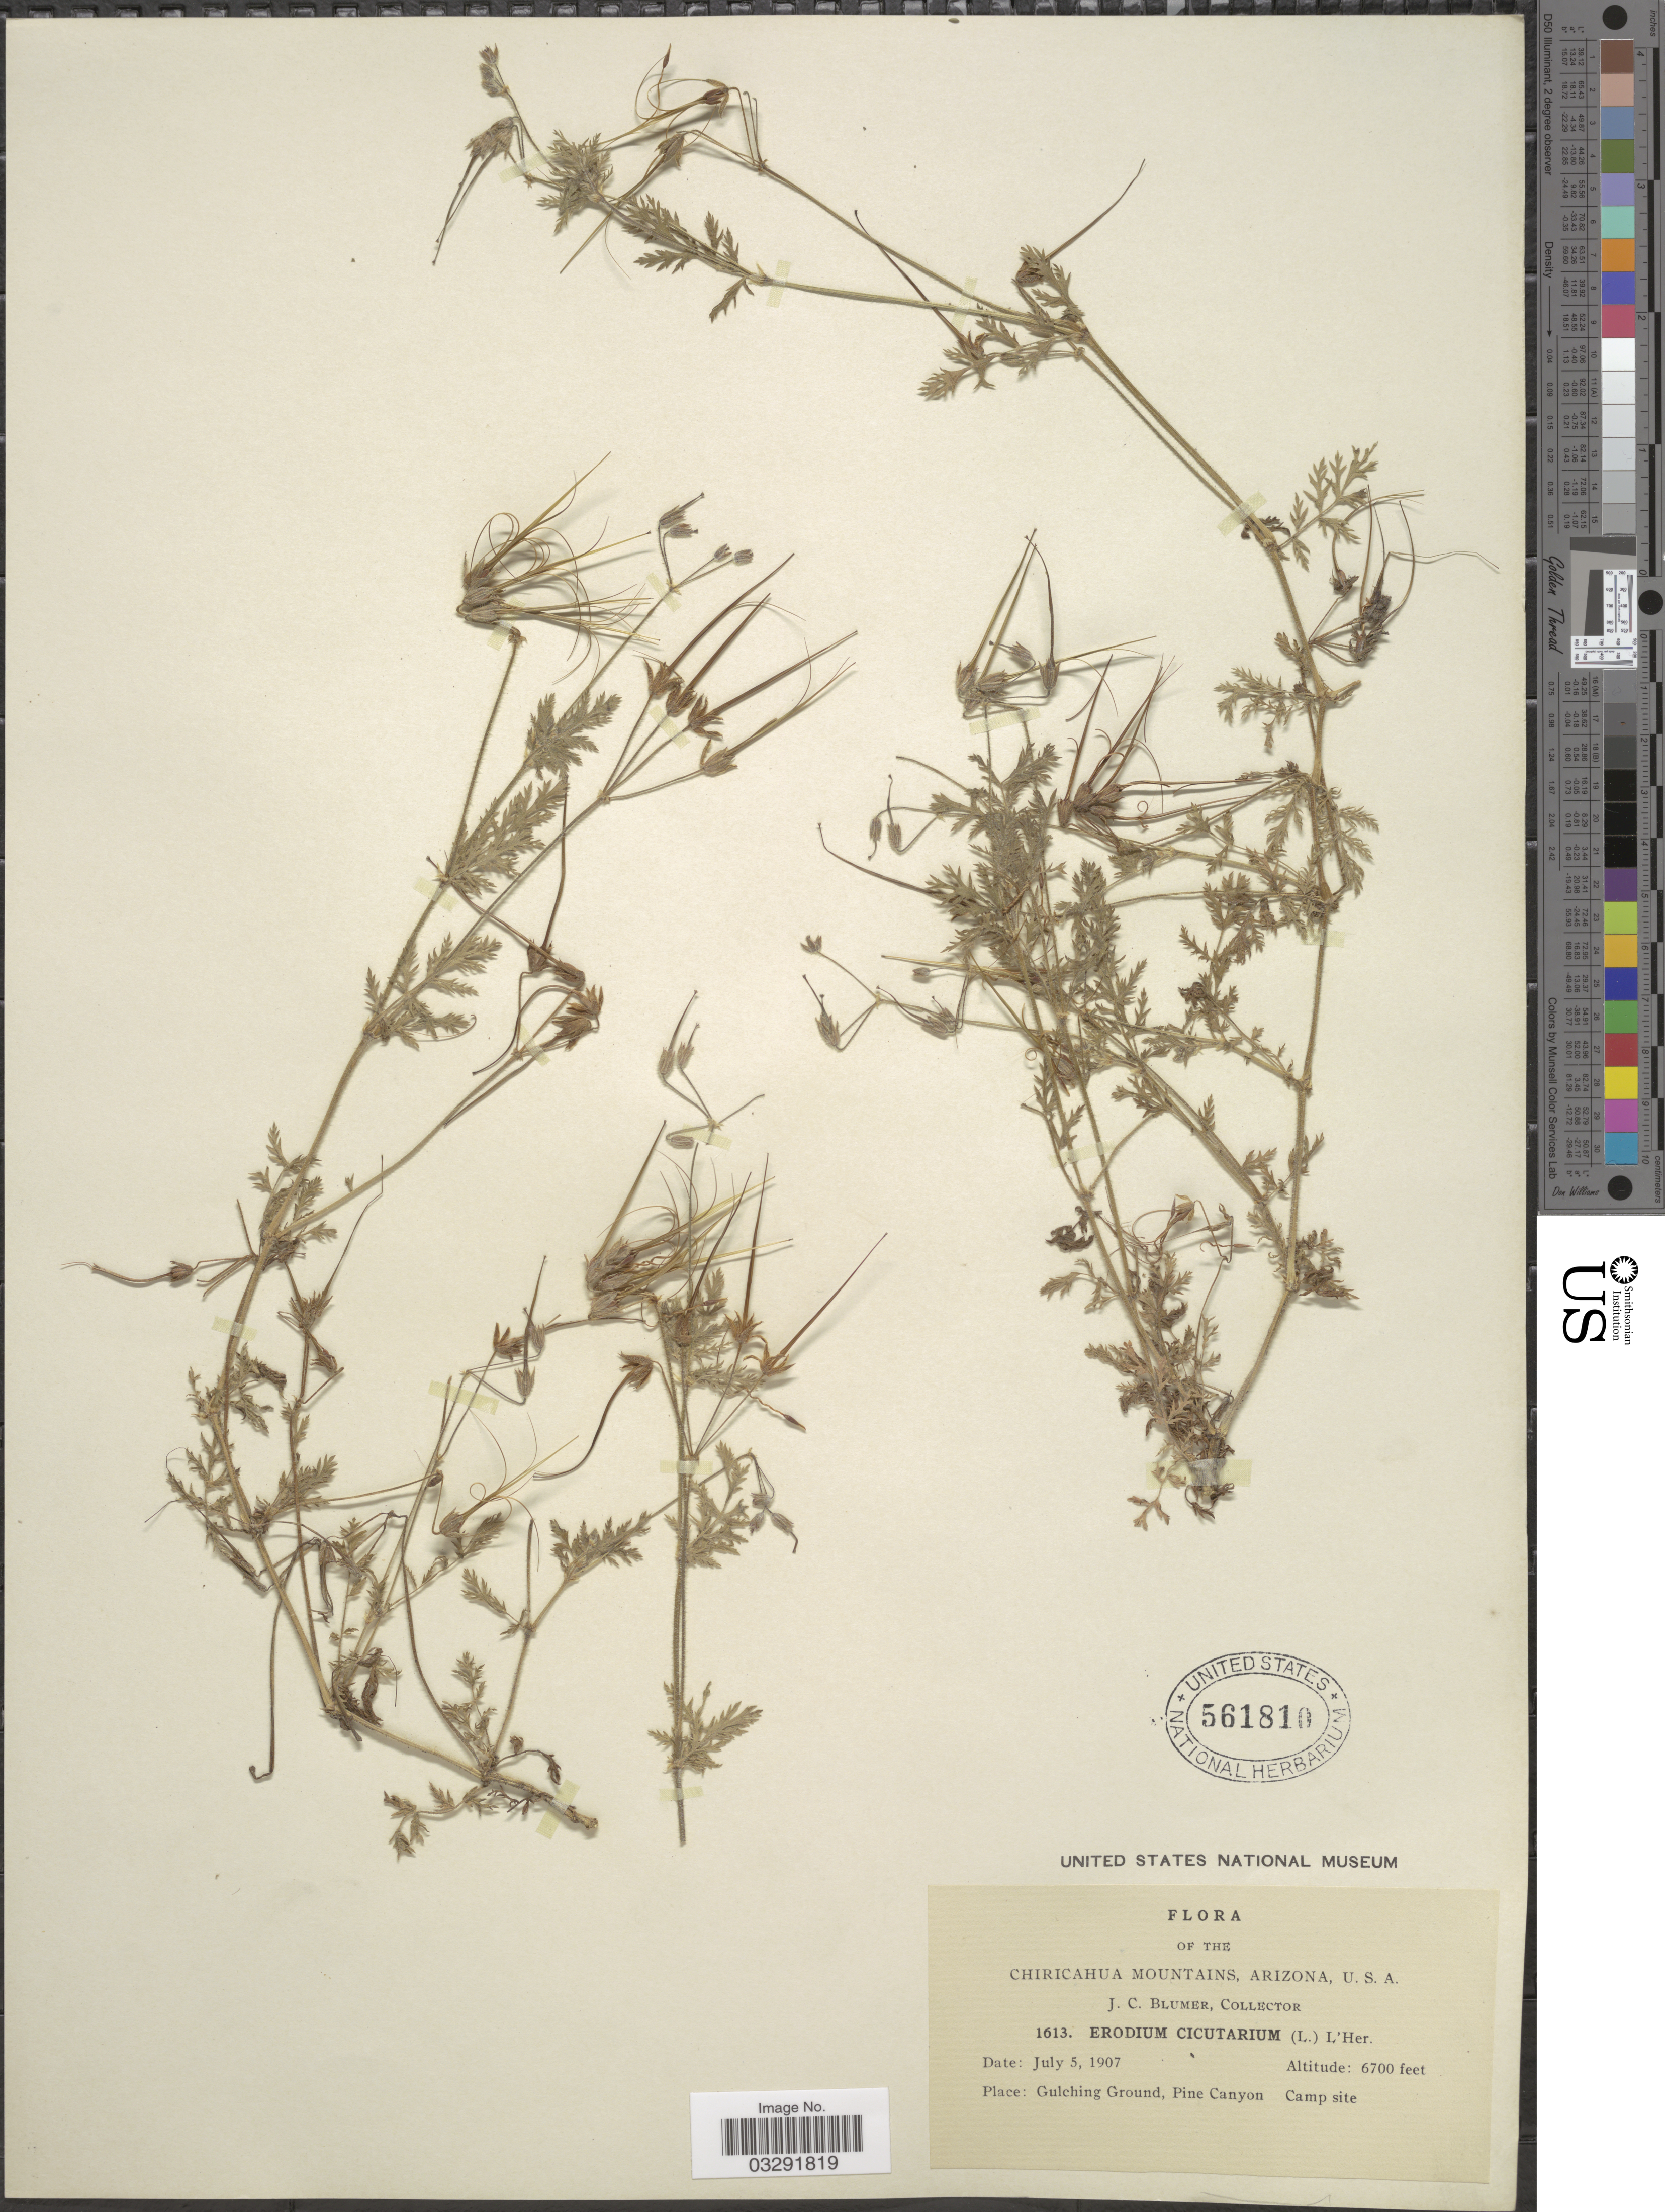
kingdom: Plantae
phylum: Tracheophyta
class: Magnoliopsida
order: Geraniales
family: Geraniaceae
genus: Erodium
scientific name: Erodium cicutarium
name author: (L.) L'Hér.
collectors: J. C. Blumer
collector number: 1613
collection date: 1907-07-05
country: United States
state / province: Arizona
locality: Chiricahua Mountains. Gulching Ground, Pine Canyon. Camp site.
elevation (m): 2042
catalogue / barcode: US 561810